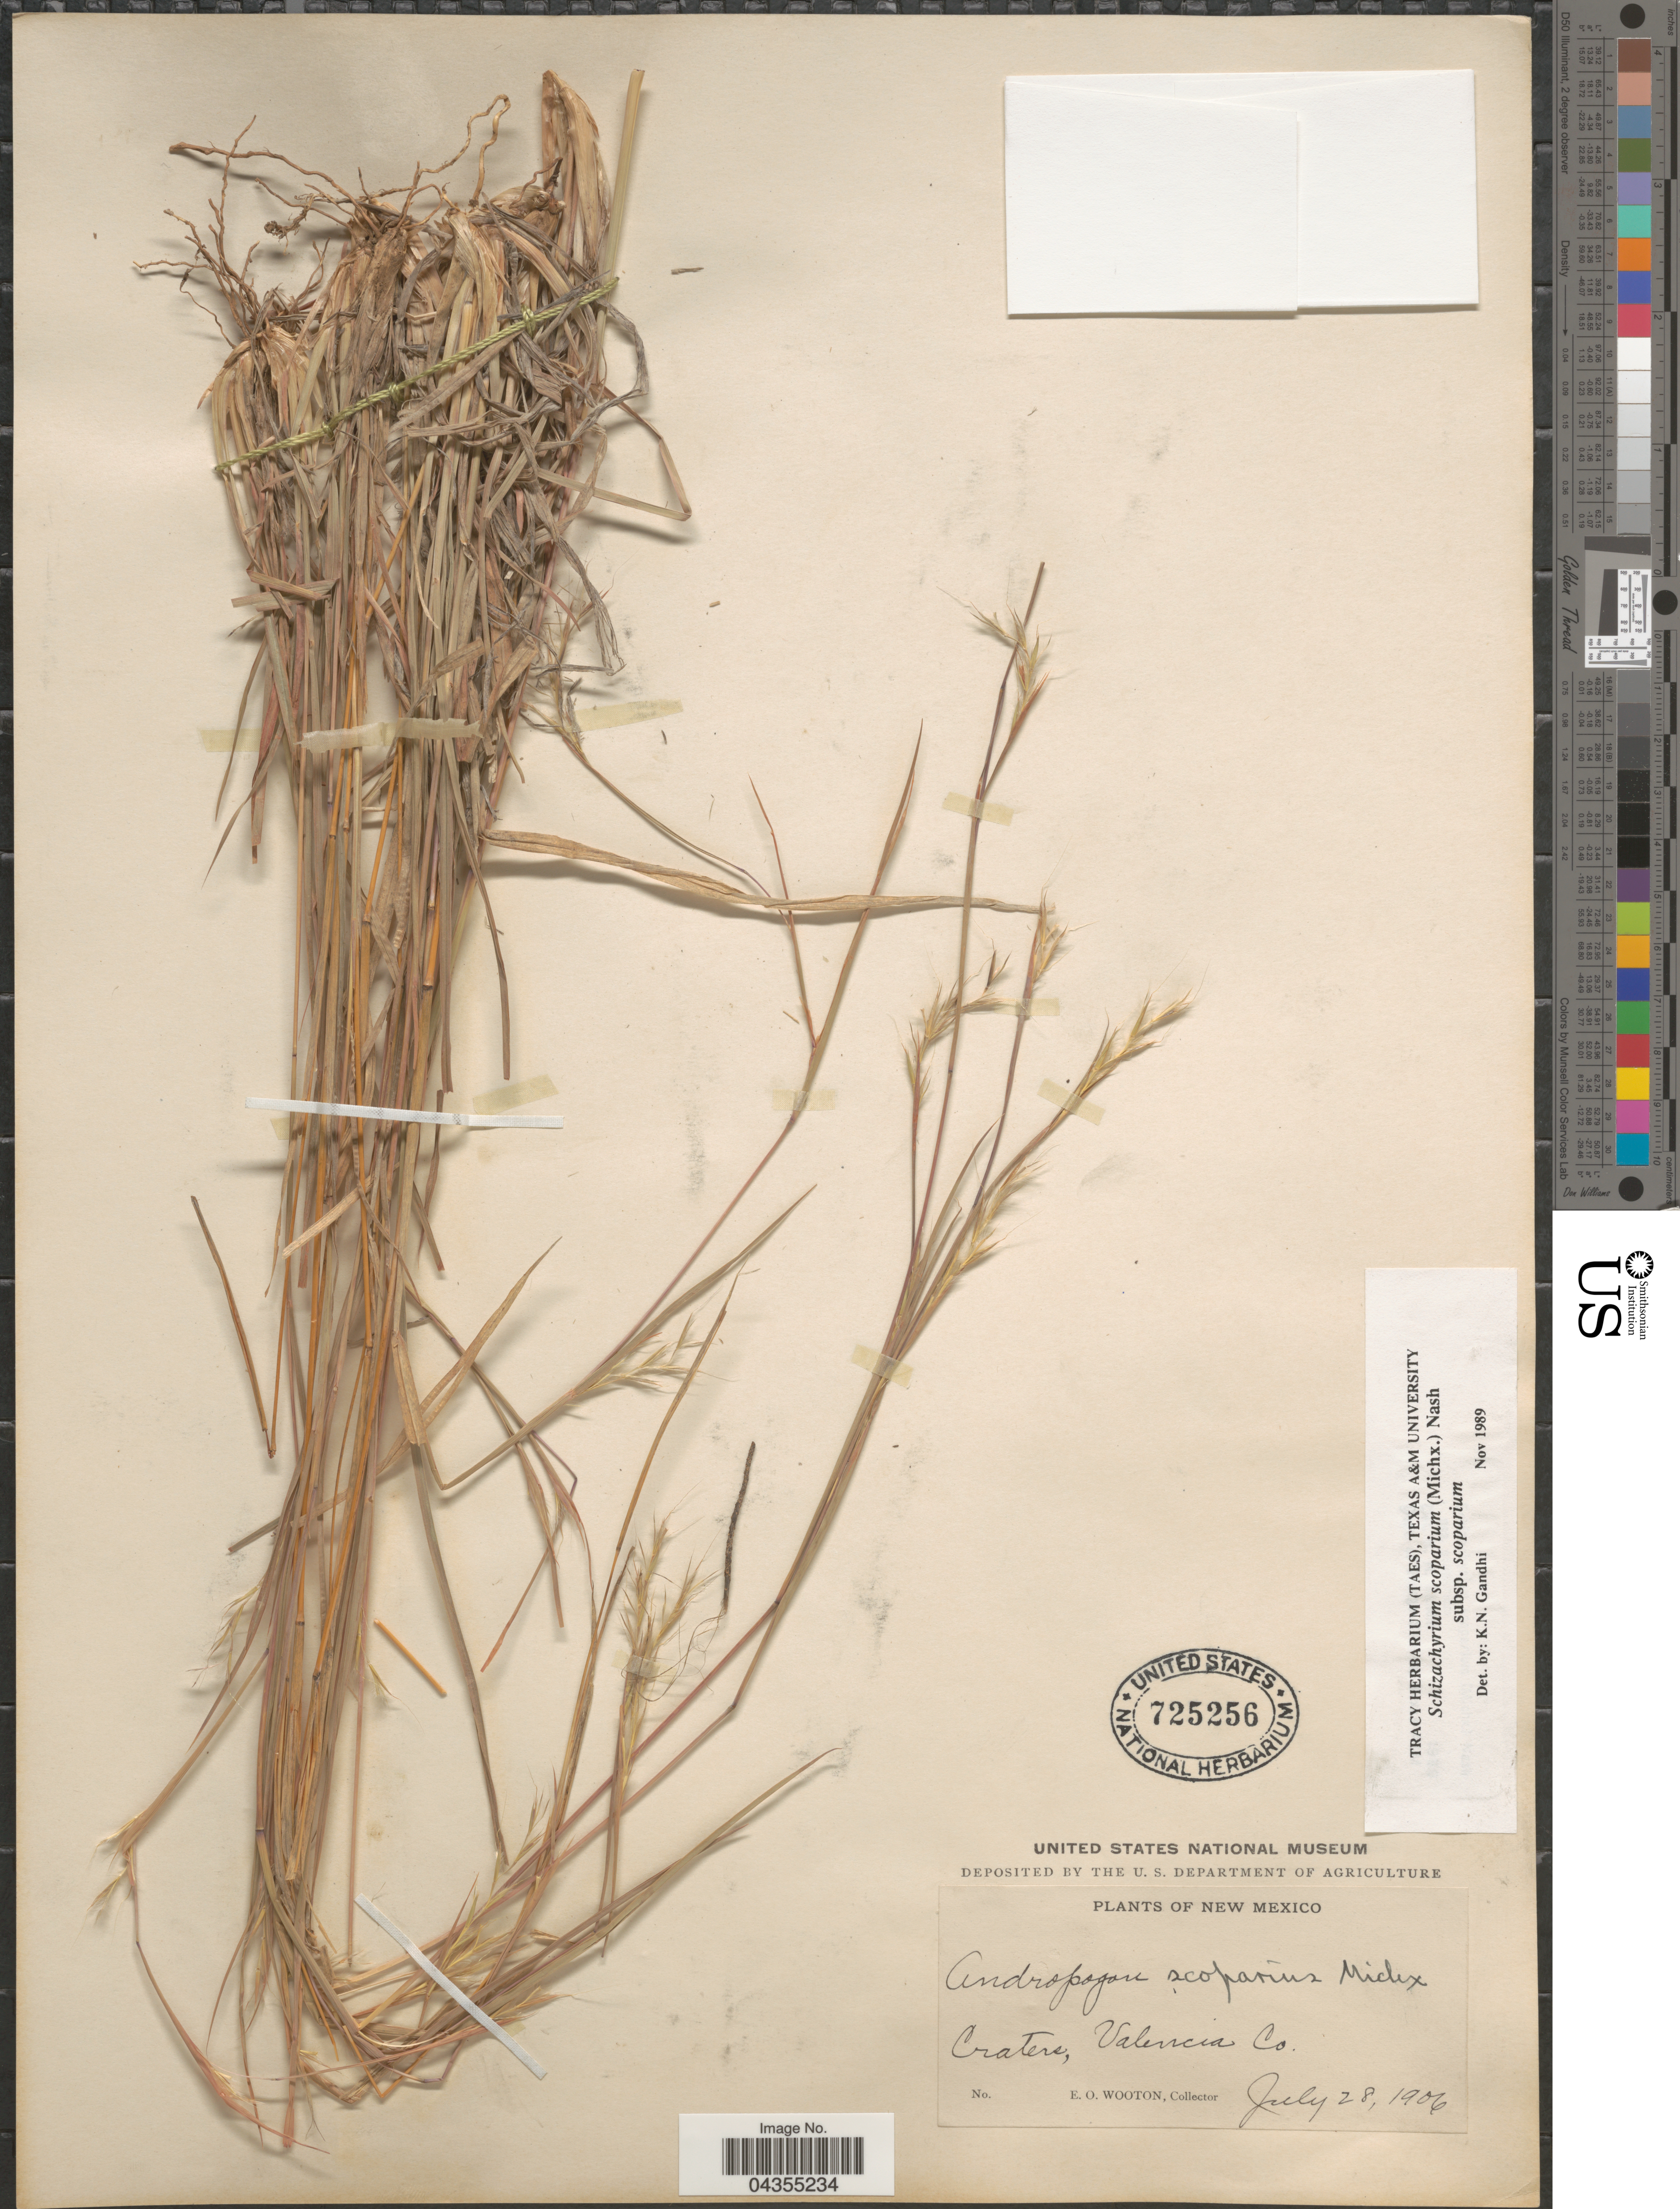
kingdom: Plantae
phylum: Tracheophyta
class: Liliopsida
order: Poales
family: Poaceae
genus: Schizachyrium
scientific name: Schizachyrium scoparium var. scoparium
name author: (Michx.) Nash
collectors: E. O. Wooton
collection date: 1906-07-28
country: United States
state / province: New Mexico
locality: Craters, Valencia Co.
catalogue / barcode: US 725256